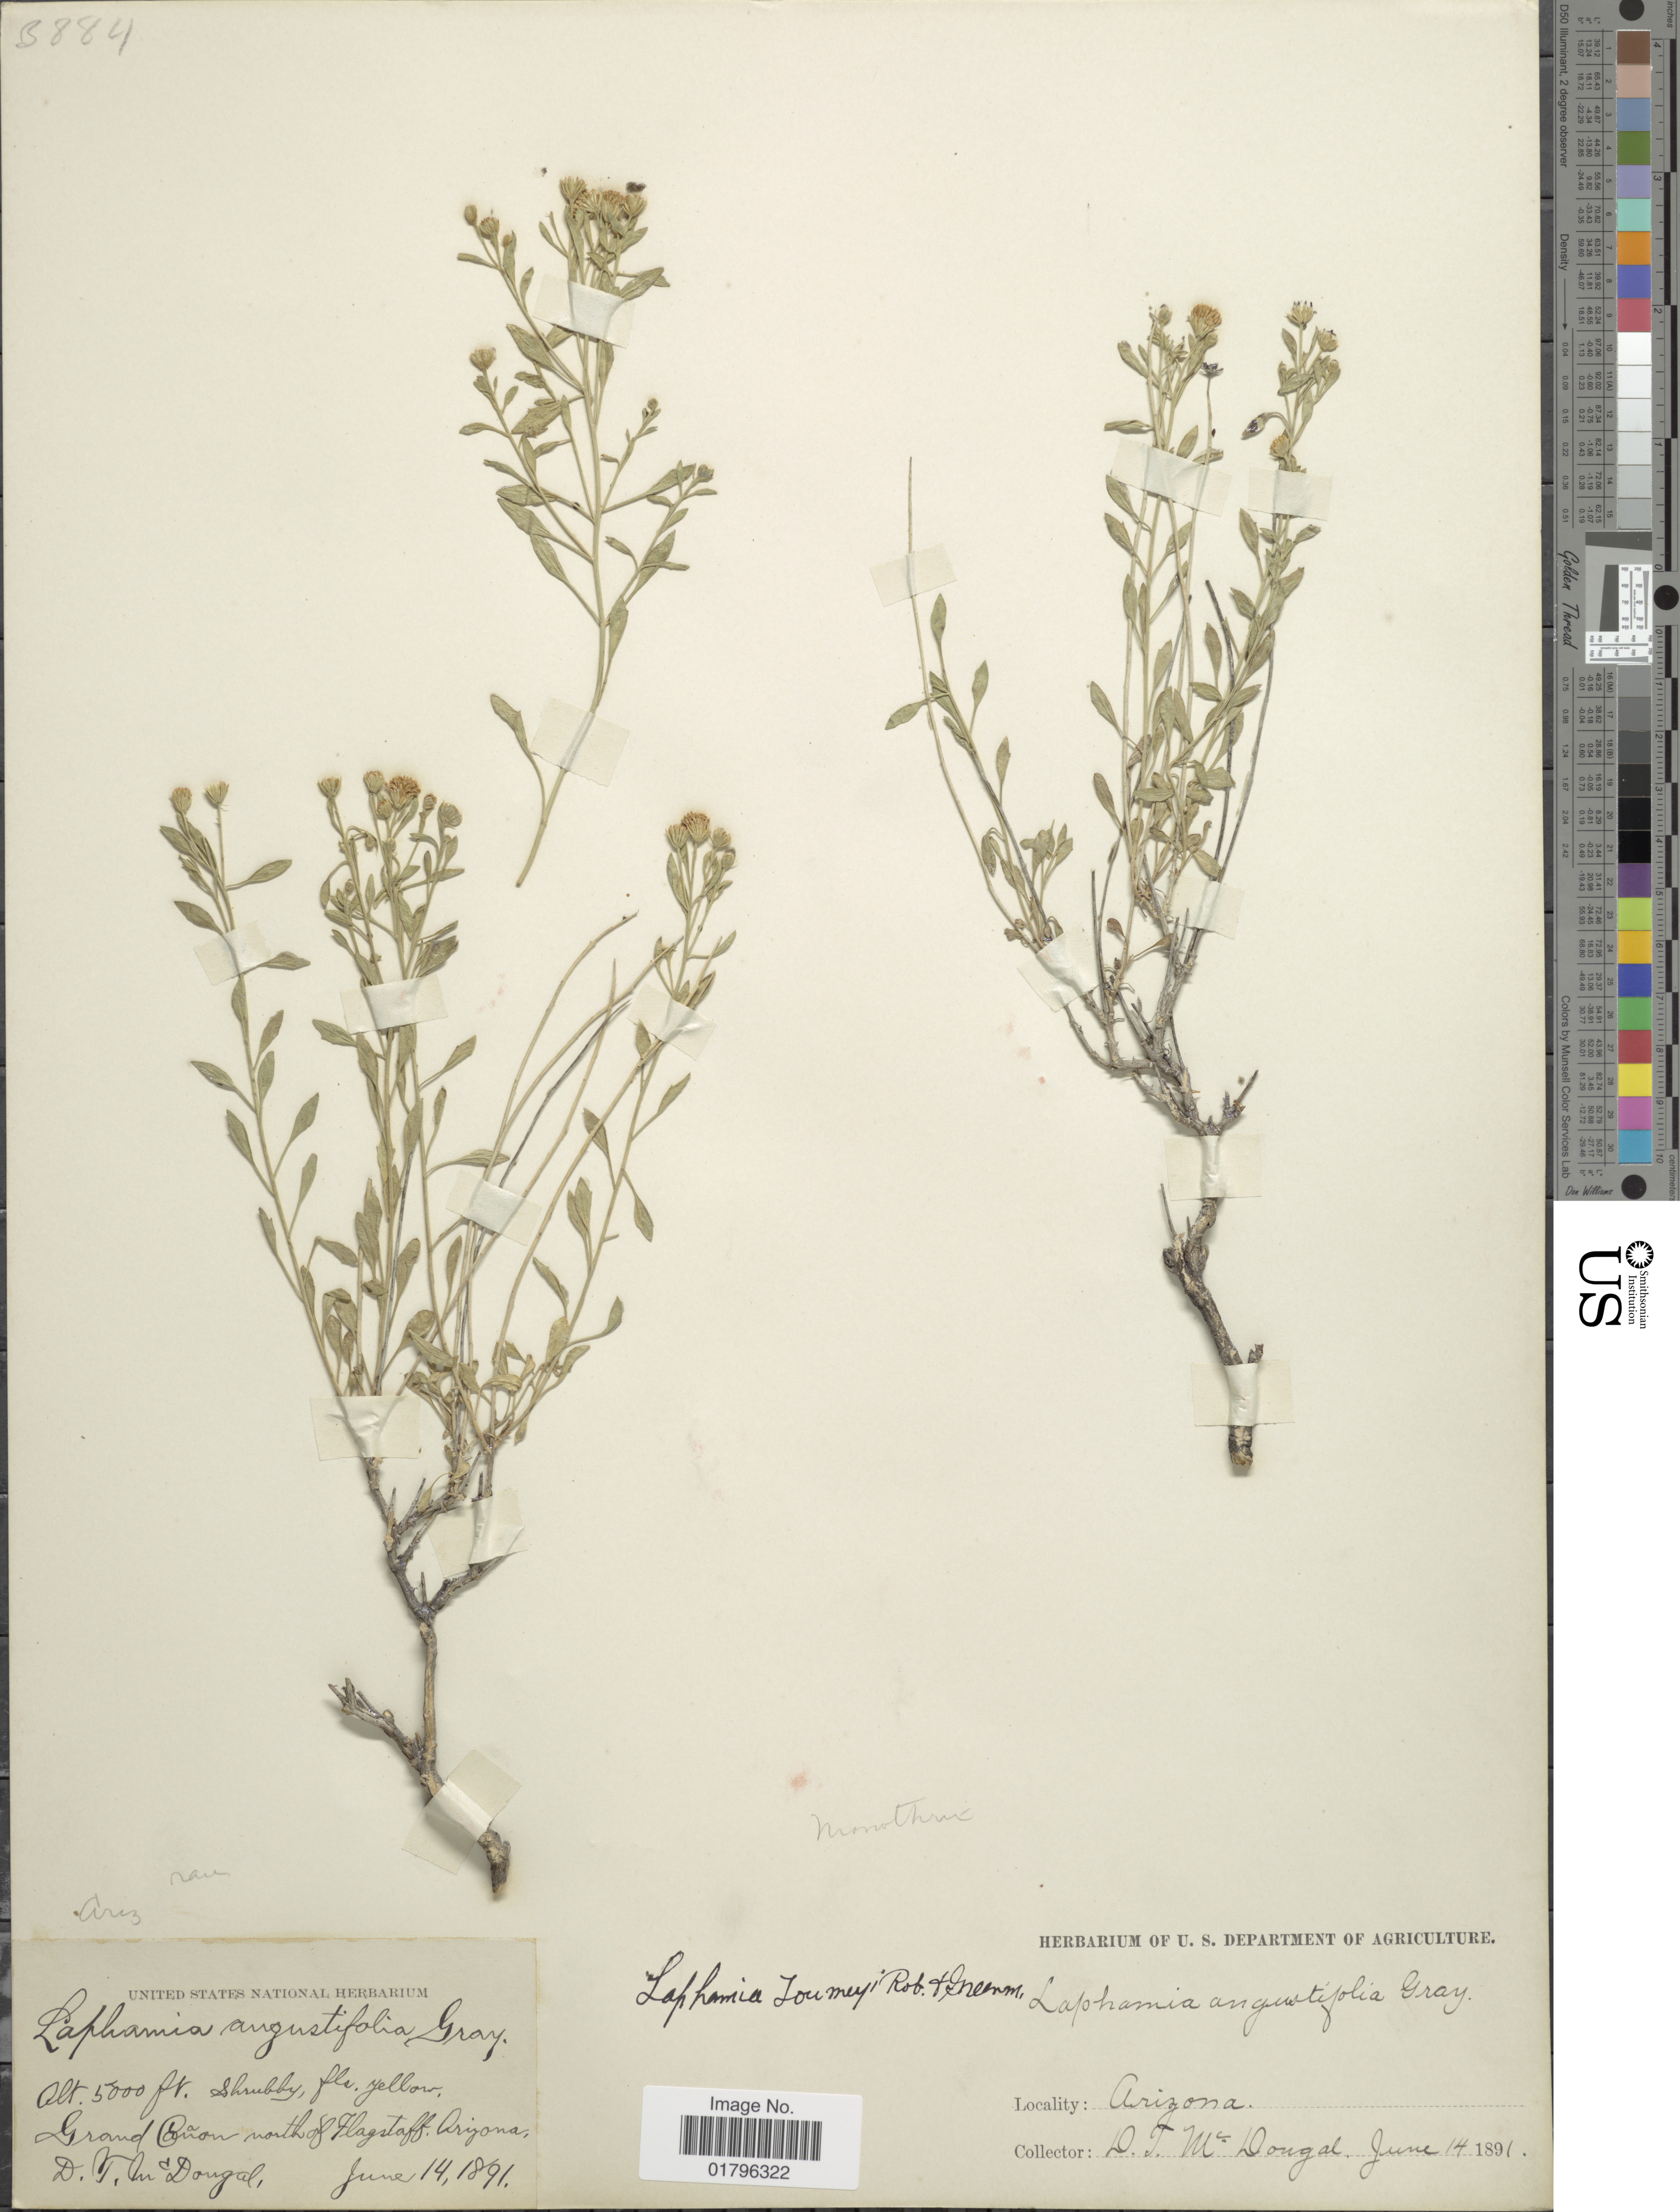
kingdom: Plantae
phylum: Tracheophyta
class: Magnoliopsida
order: Asterales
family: Asteraceae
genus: Perityle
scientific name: Perityle toumeyi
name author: (B.L. Rob. & Greenm.) J.F. Macbr.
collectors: D. McDougal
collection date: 1891-06-14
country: United States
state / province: Arizona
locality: Grand Canon north of Flagstaff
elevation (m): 1524